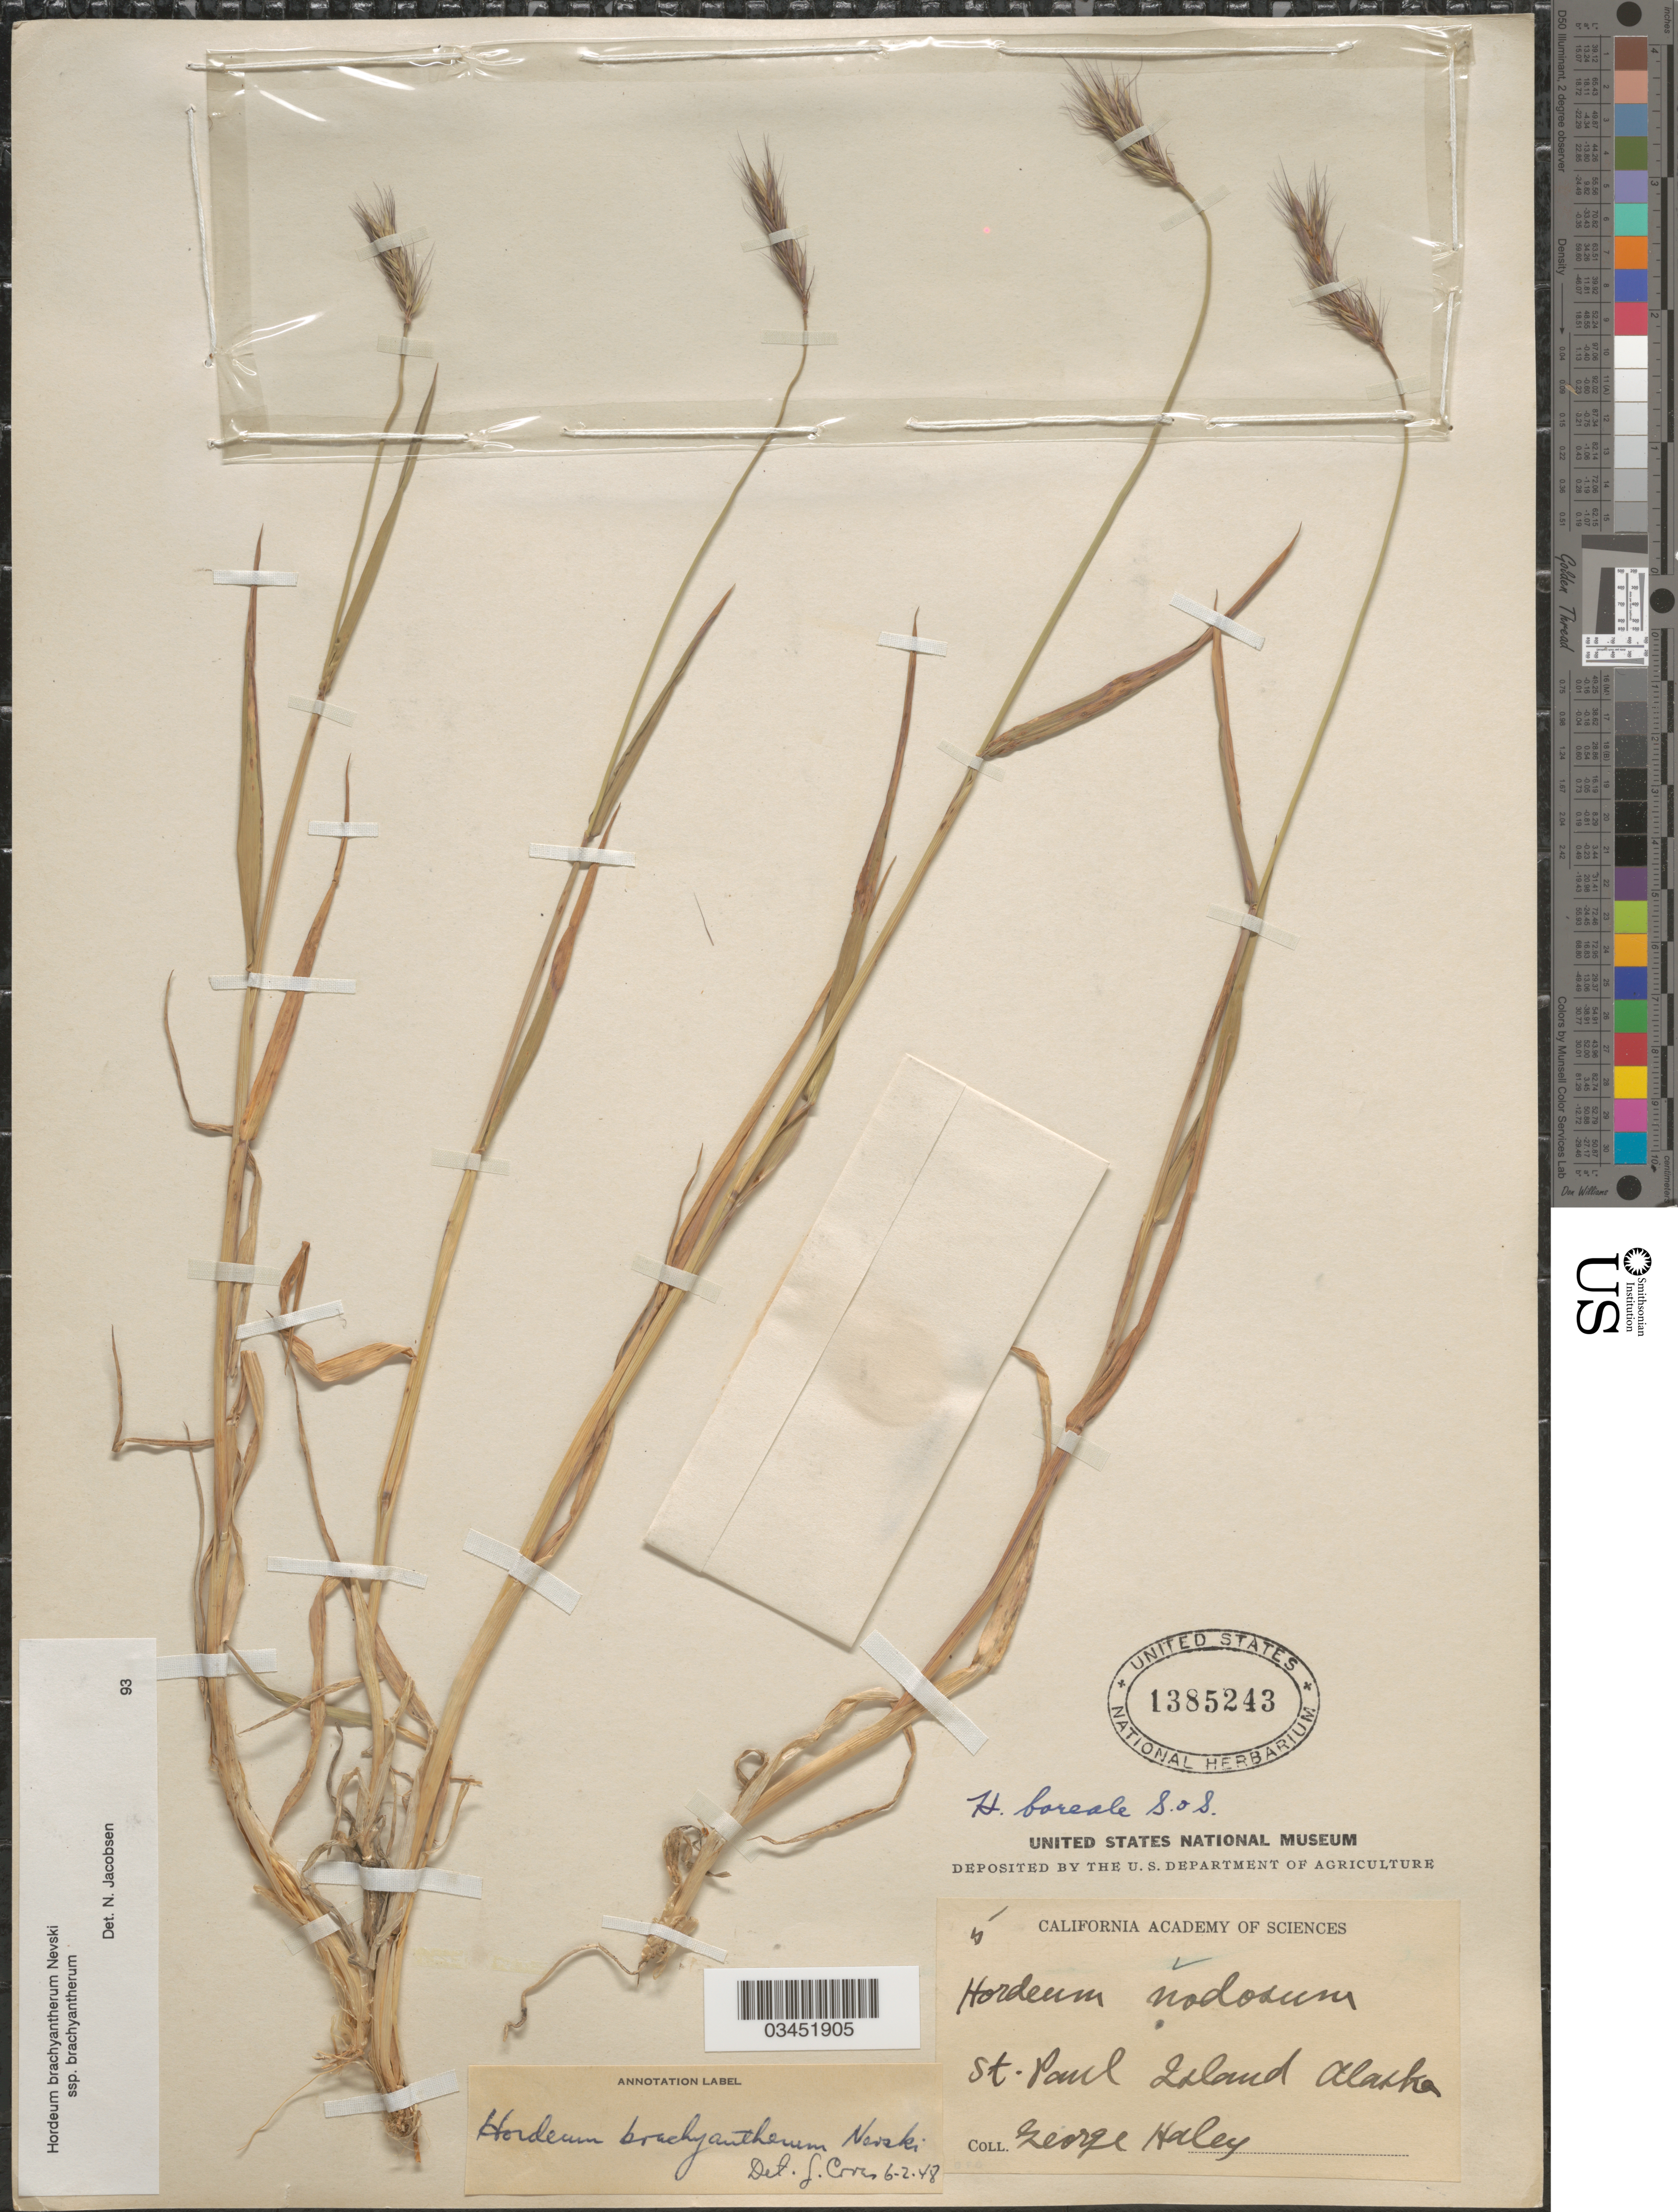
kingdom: Plantae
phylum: Tracheophyta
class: Liliopsida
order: Poales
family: Poaceae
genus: Hordeum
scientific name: Hordeum brachyantherum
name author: Nevski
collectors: G. Haley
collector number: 5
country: United States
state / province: Alaska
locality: St. Paul Island.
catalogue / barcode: US 1385243